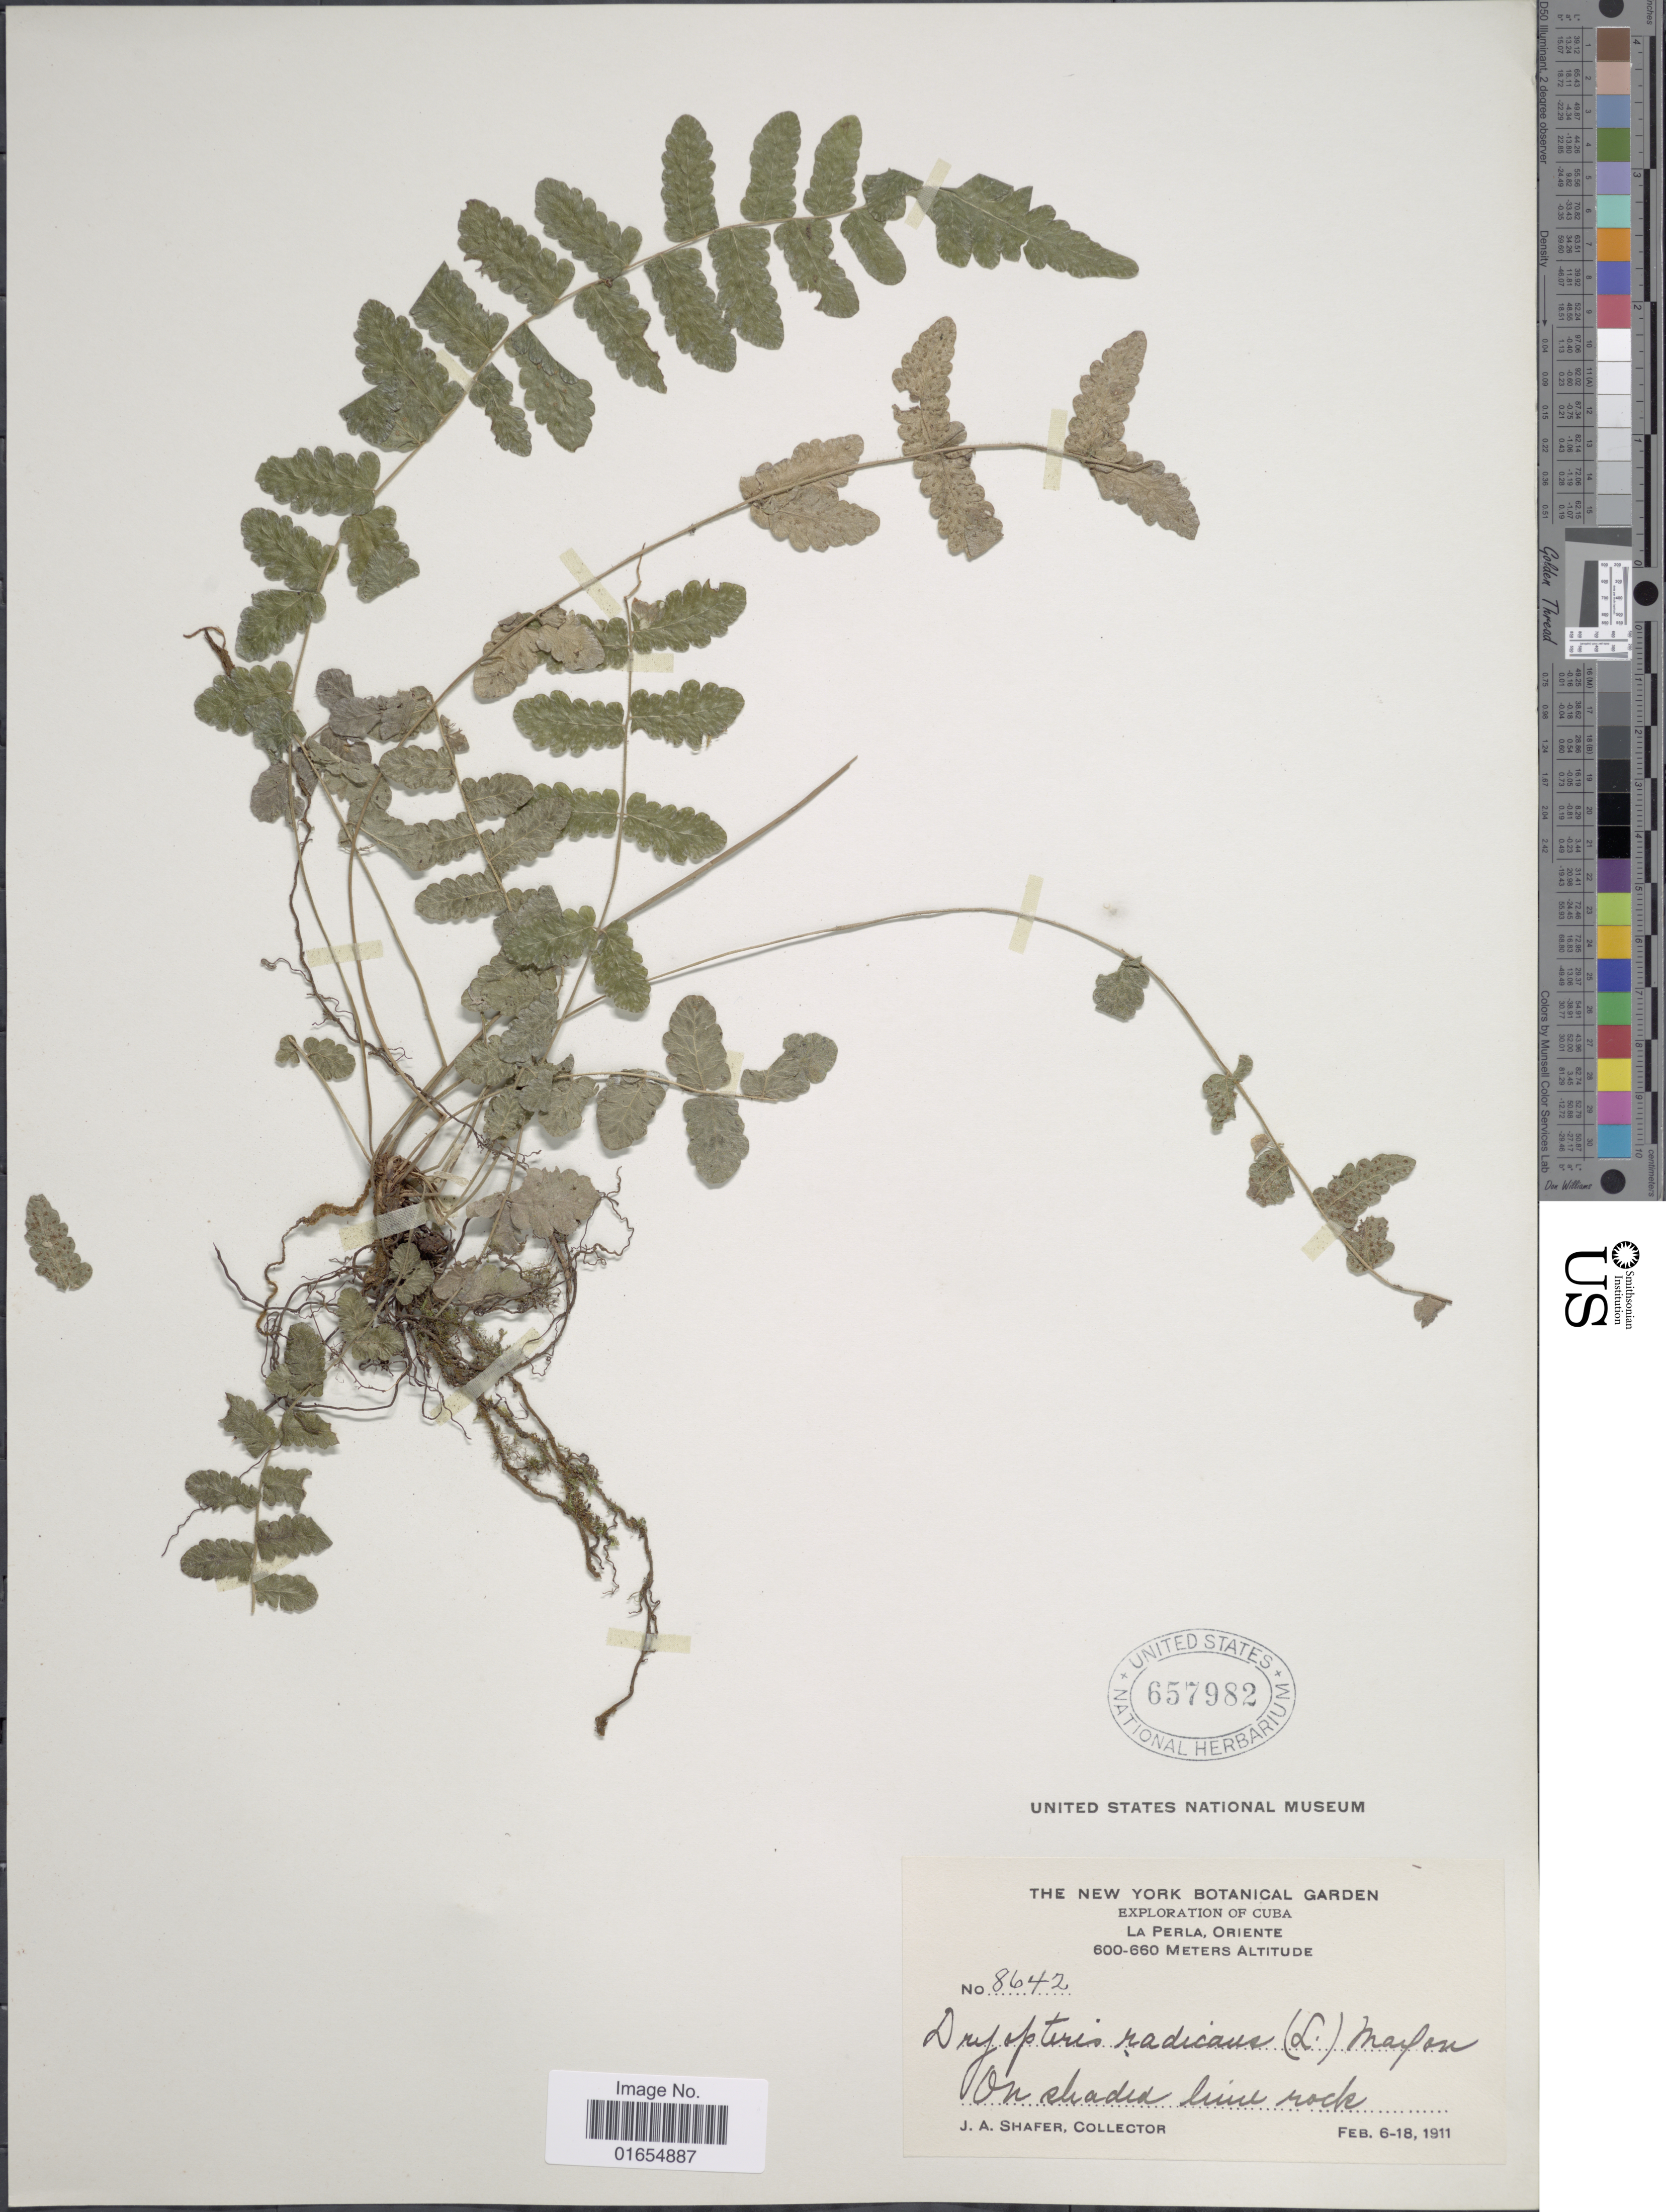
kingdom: Plantae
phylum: Tracheophyta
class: Polypodiopsida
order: Polypodiales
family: Thelypteridaceae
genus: Goniopteris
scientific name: Goniopteris reptans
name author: (J.F. Gmel.) C. Presl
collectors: J. A. Shafer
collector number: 8642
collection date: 1911-02-06/1911-02-18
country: Cuba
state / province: Oriente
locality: La Perla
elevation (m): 600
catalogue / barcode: US 657982